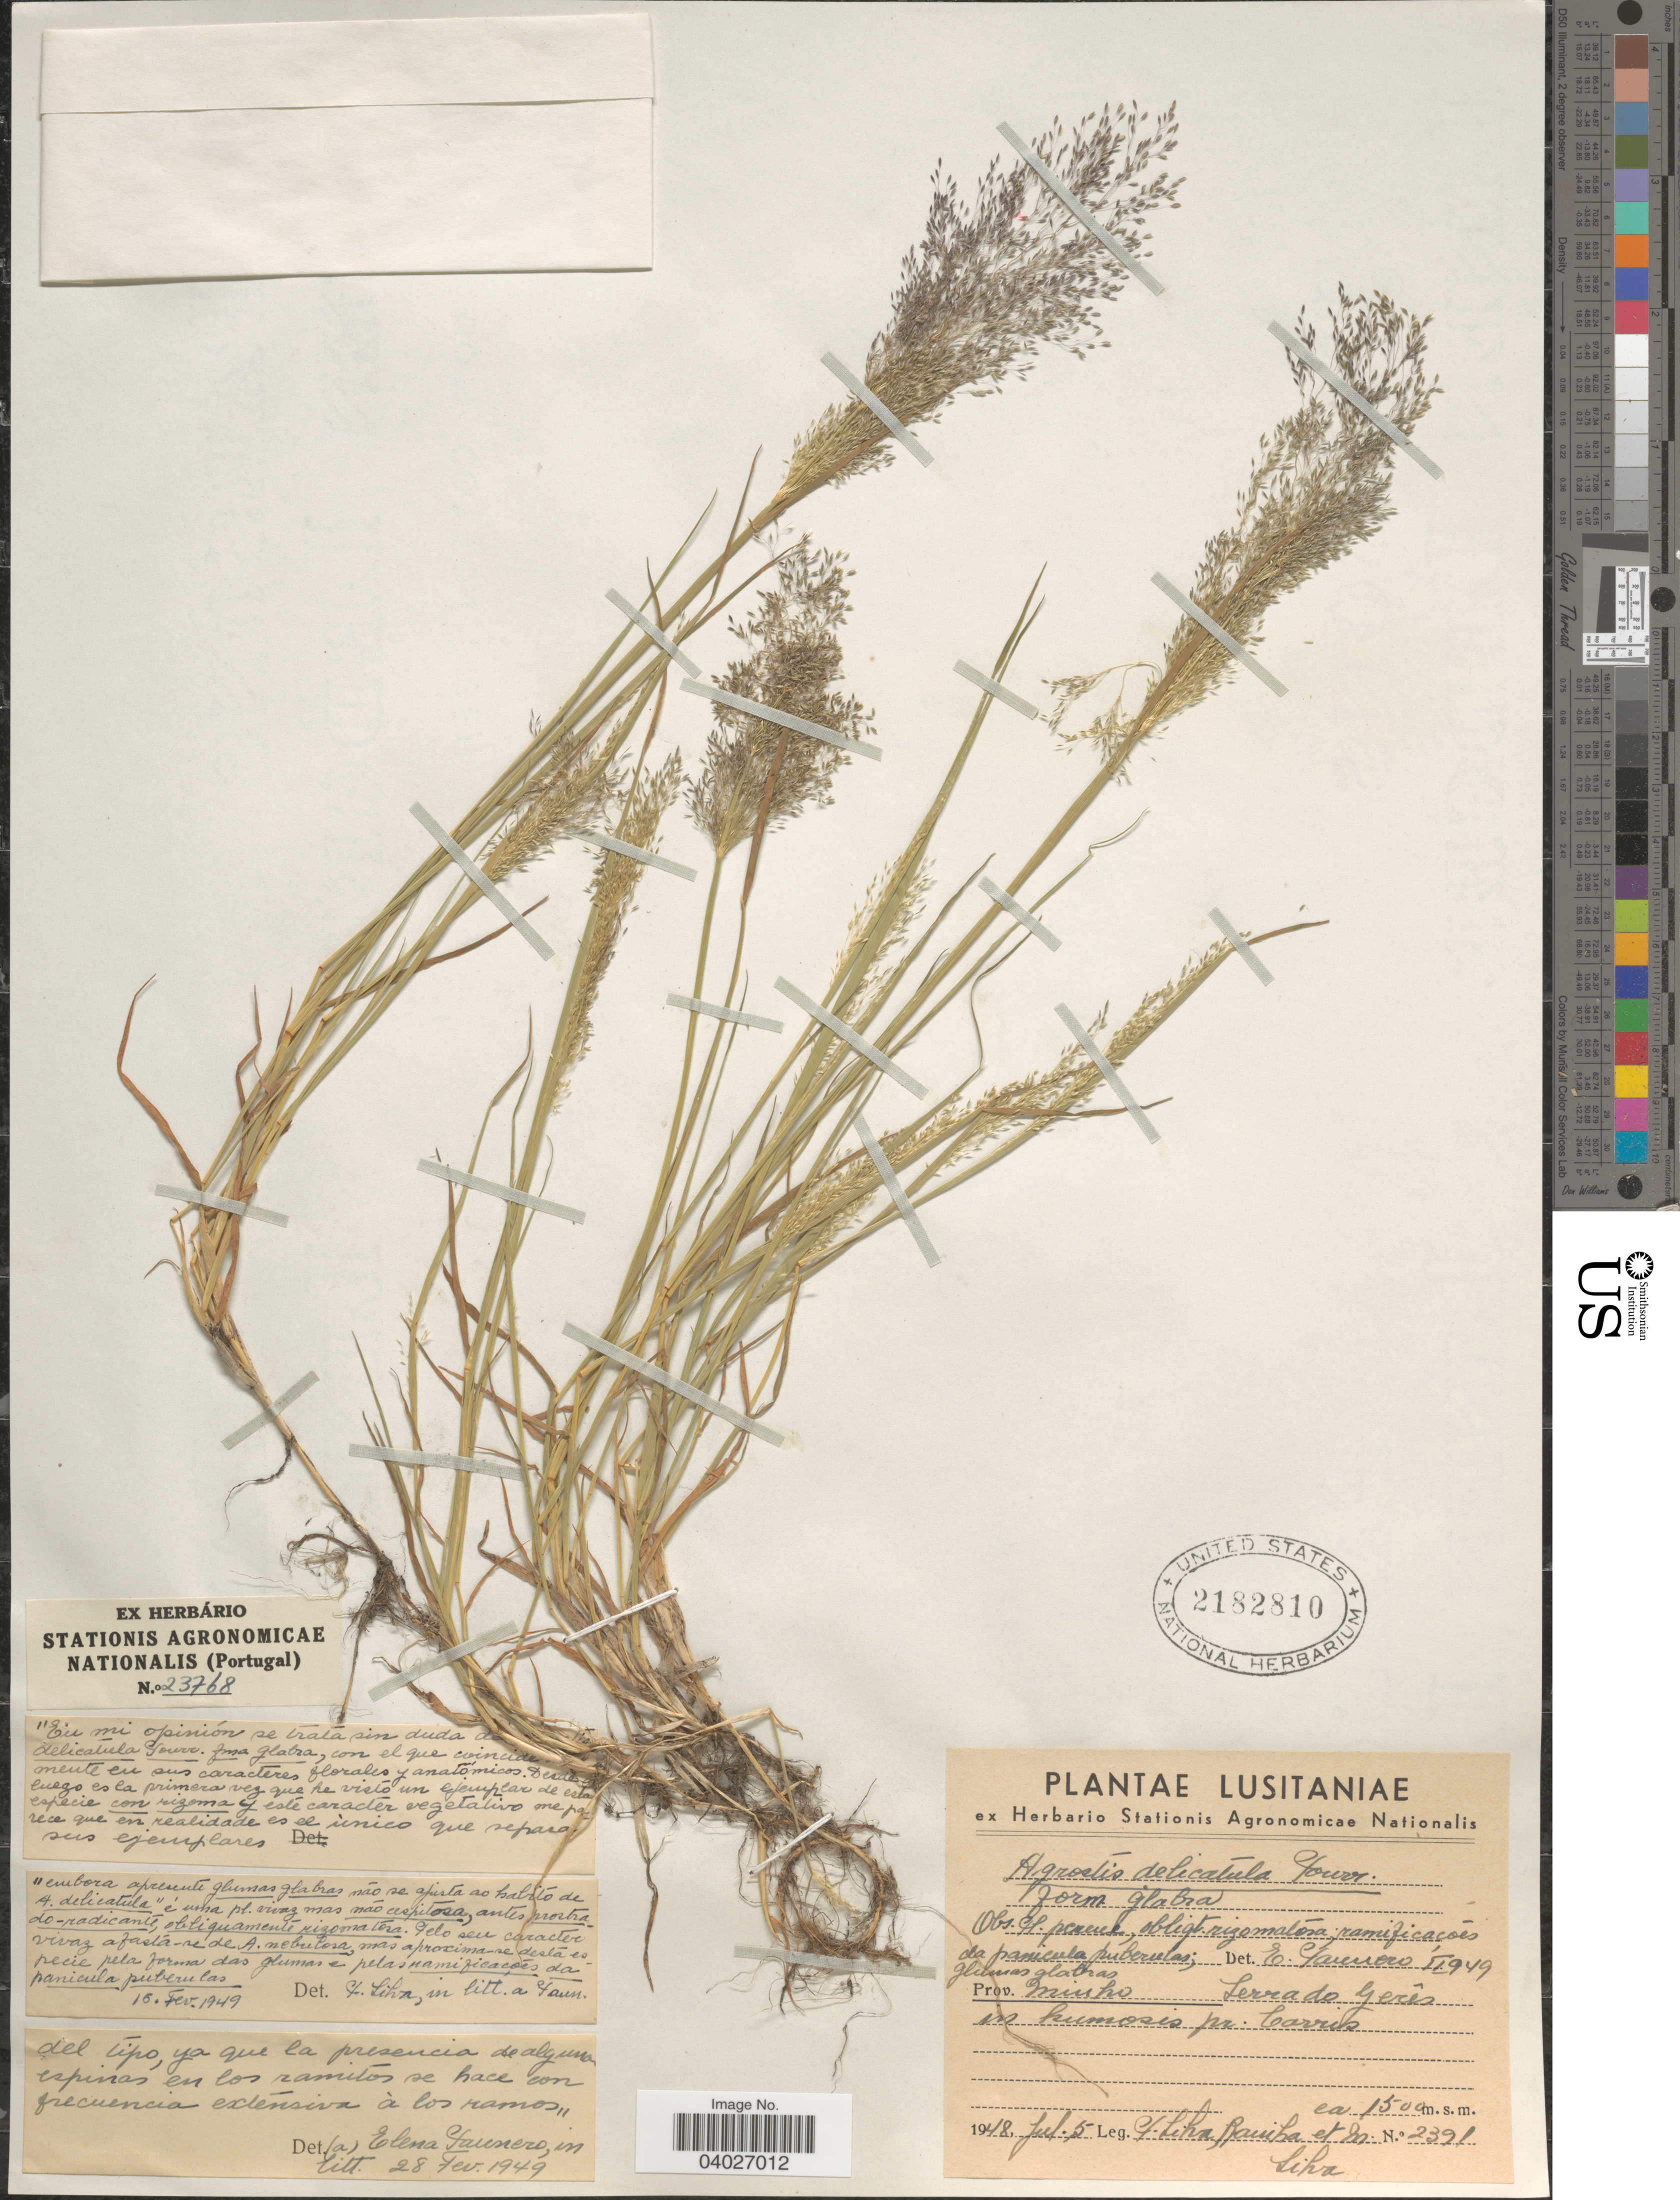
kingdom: Plantae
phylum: Tracheophyta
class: Liliopsida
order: Poales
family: Poaceae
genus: Agrostula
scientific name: Agrostula truncatula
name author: (Parl.) P.M. Peterson et al.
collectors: P. Silva, Rainha & M. Silva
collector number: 2391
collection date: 1948-07-05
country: Portugal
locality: Lusitaniae. Prov. Minho. Serra do Gerês in humosis pr. Carris.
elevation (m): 150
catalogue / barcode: US 2182810